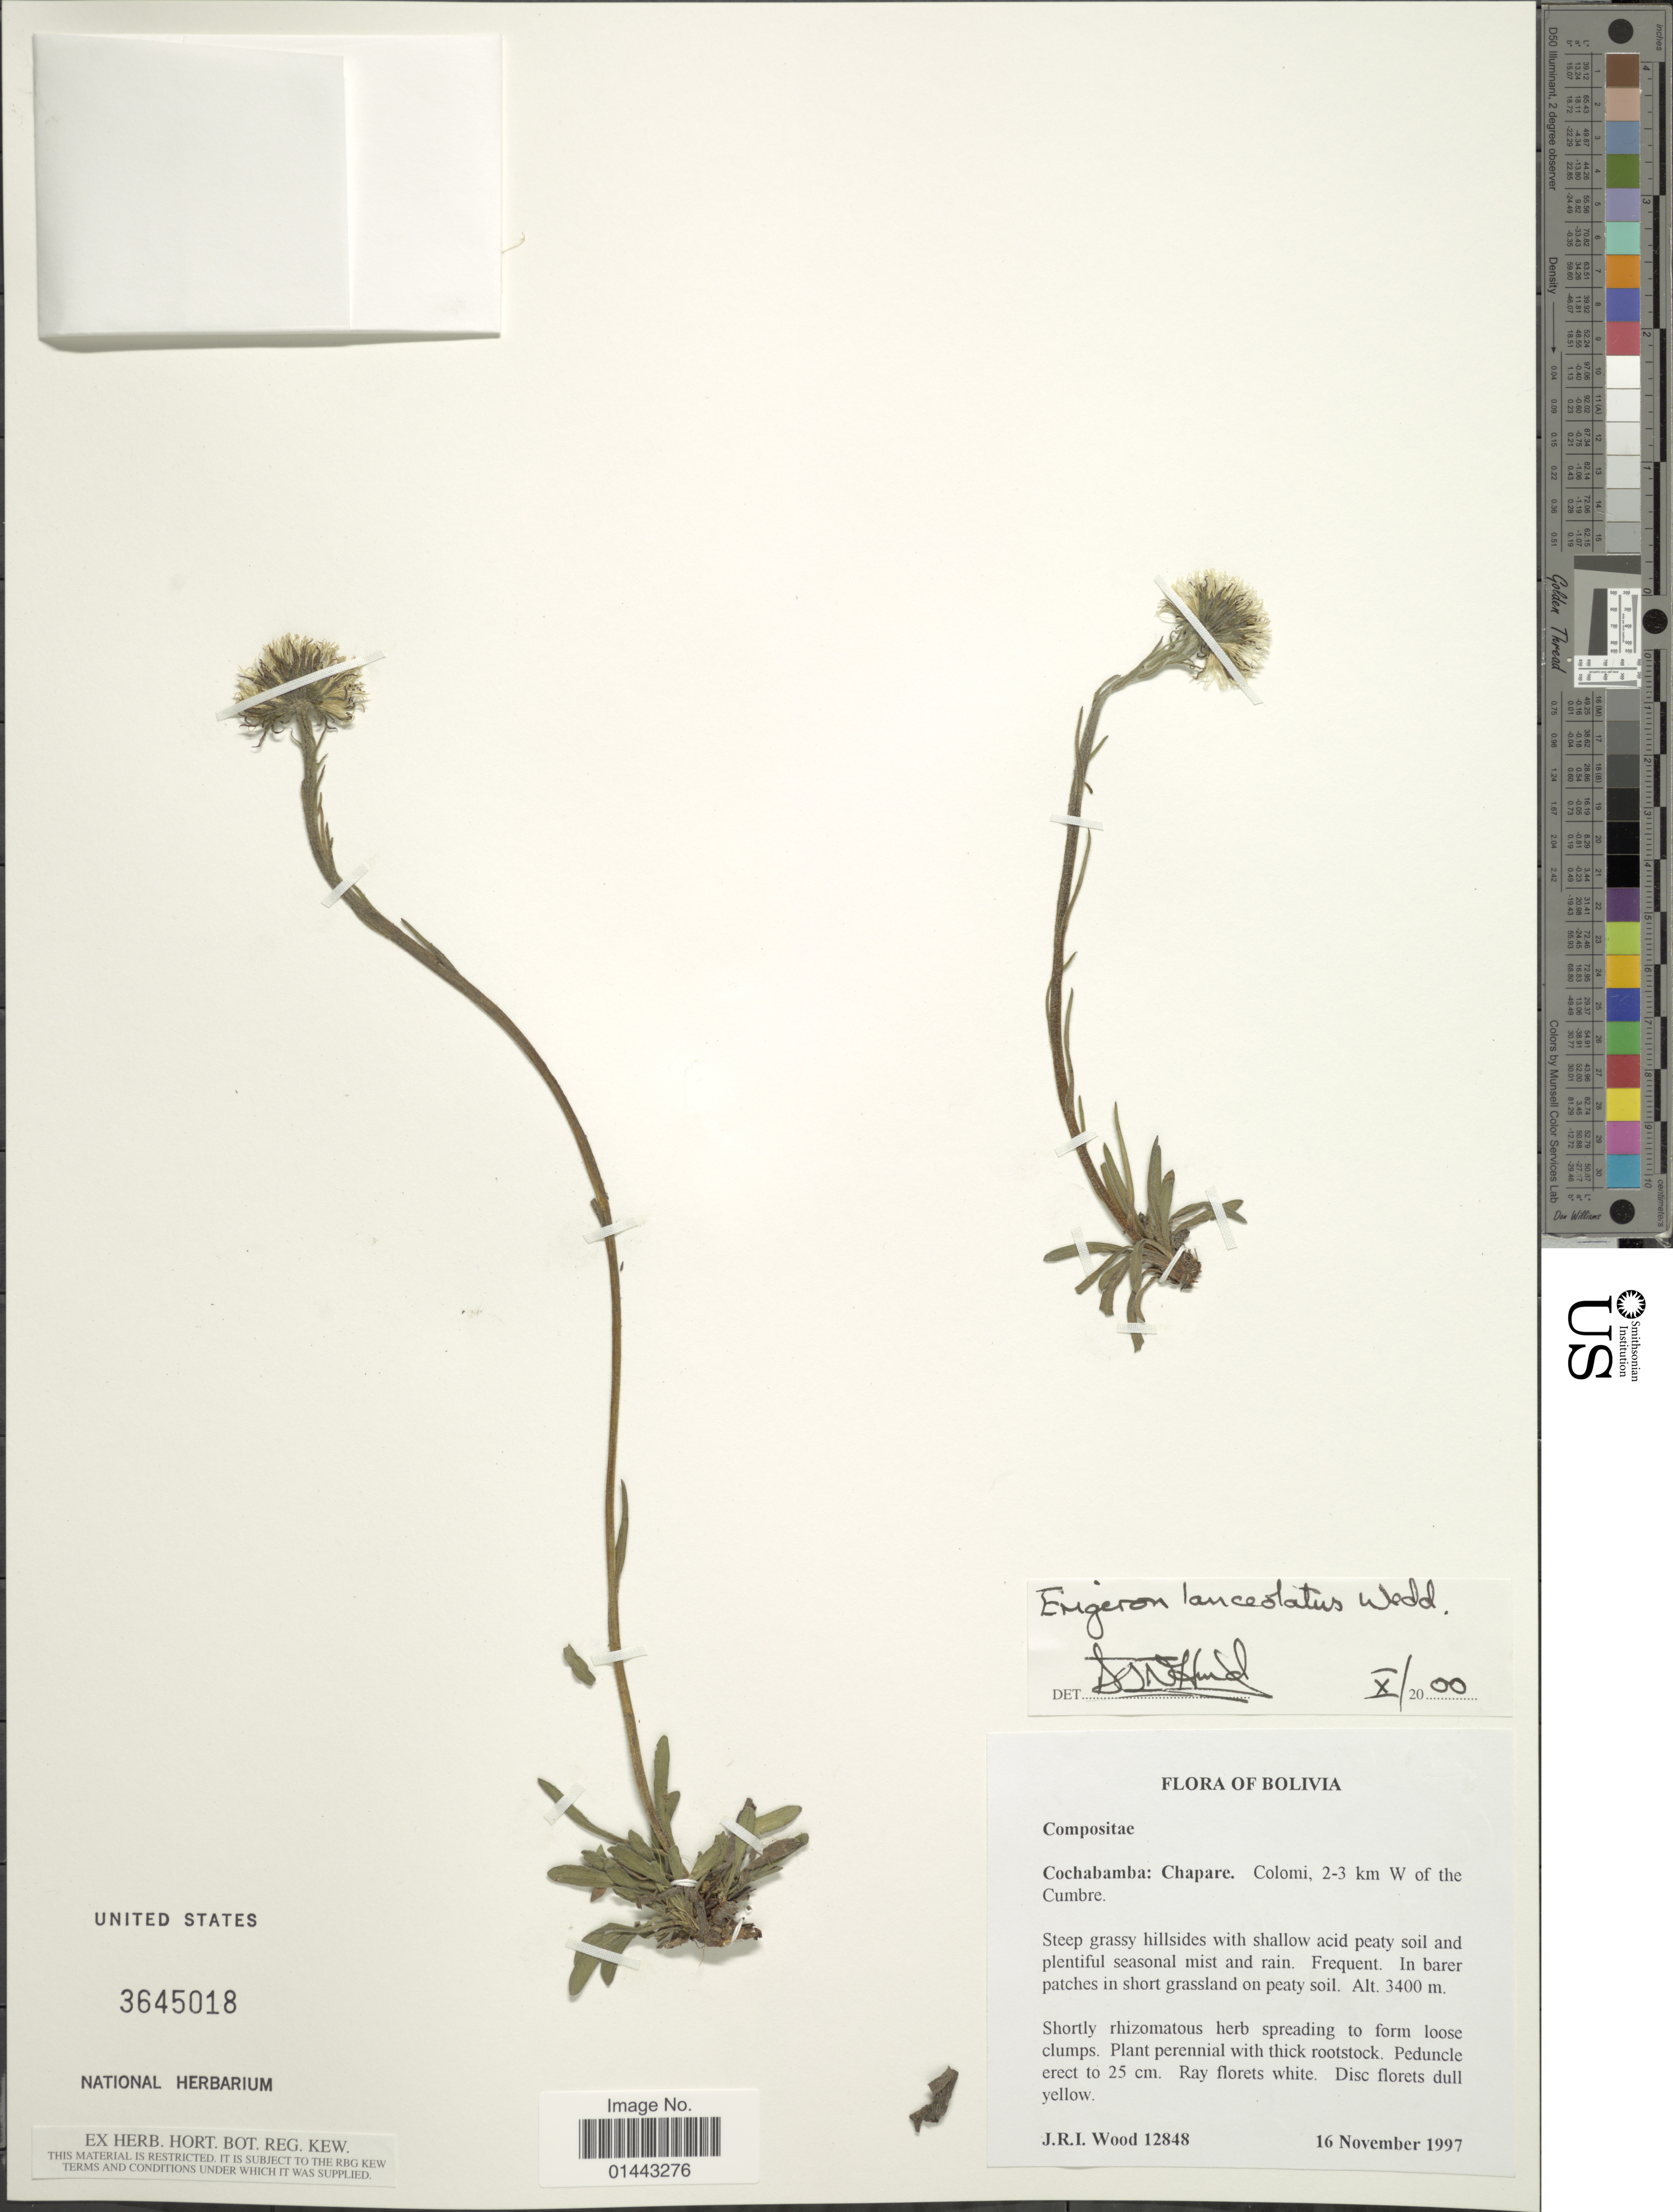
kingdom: Plantae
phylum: Tracheophyta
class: Magnoliopsida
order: Asterales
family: Asteraceae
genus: Erigeron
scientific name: Erigeron lanceolatus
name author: Wedd.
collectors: J. R. I. Wood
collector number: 12848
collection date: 1997-11-16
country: Bolivia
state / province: Cochabamba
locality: Chapare, Colomi, 2-3 km W of the Cumbre, steep grassy hillsides.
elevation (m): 3400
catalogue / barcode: US 3645018